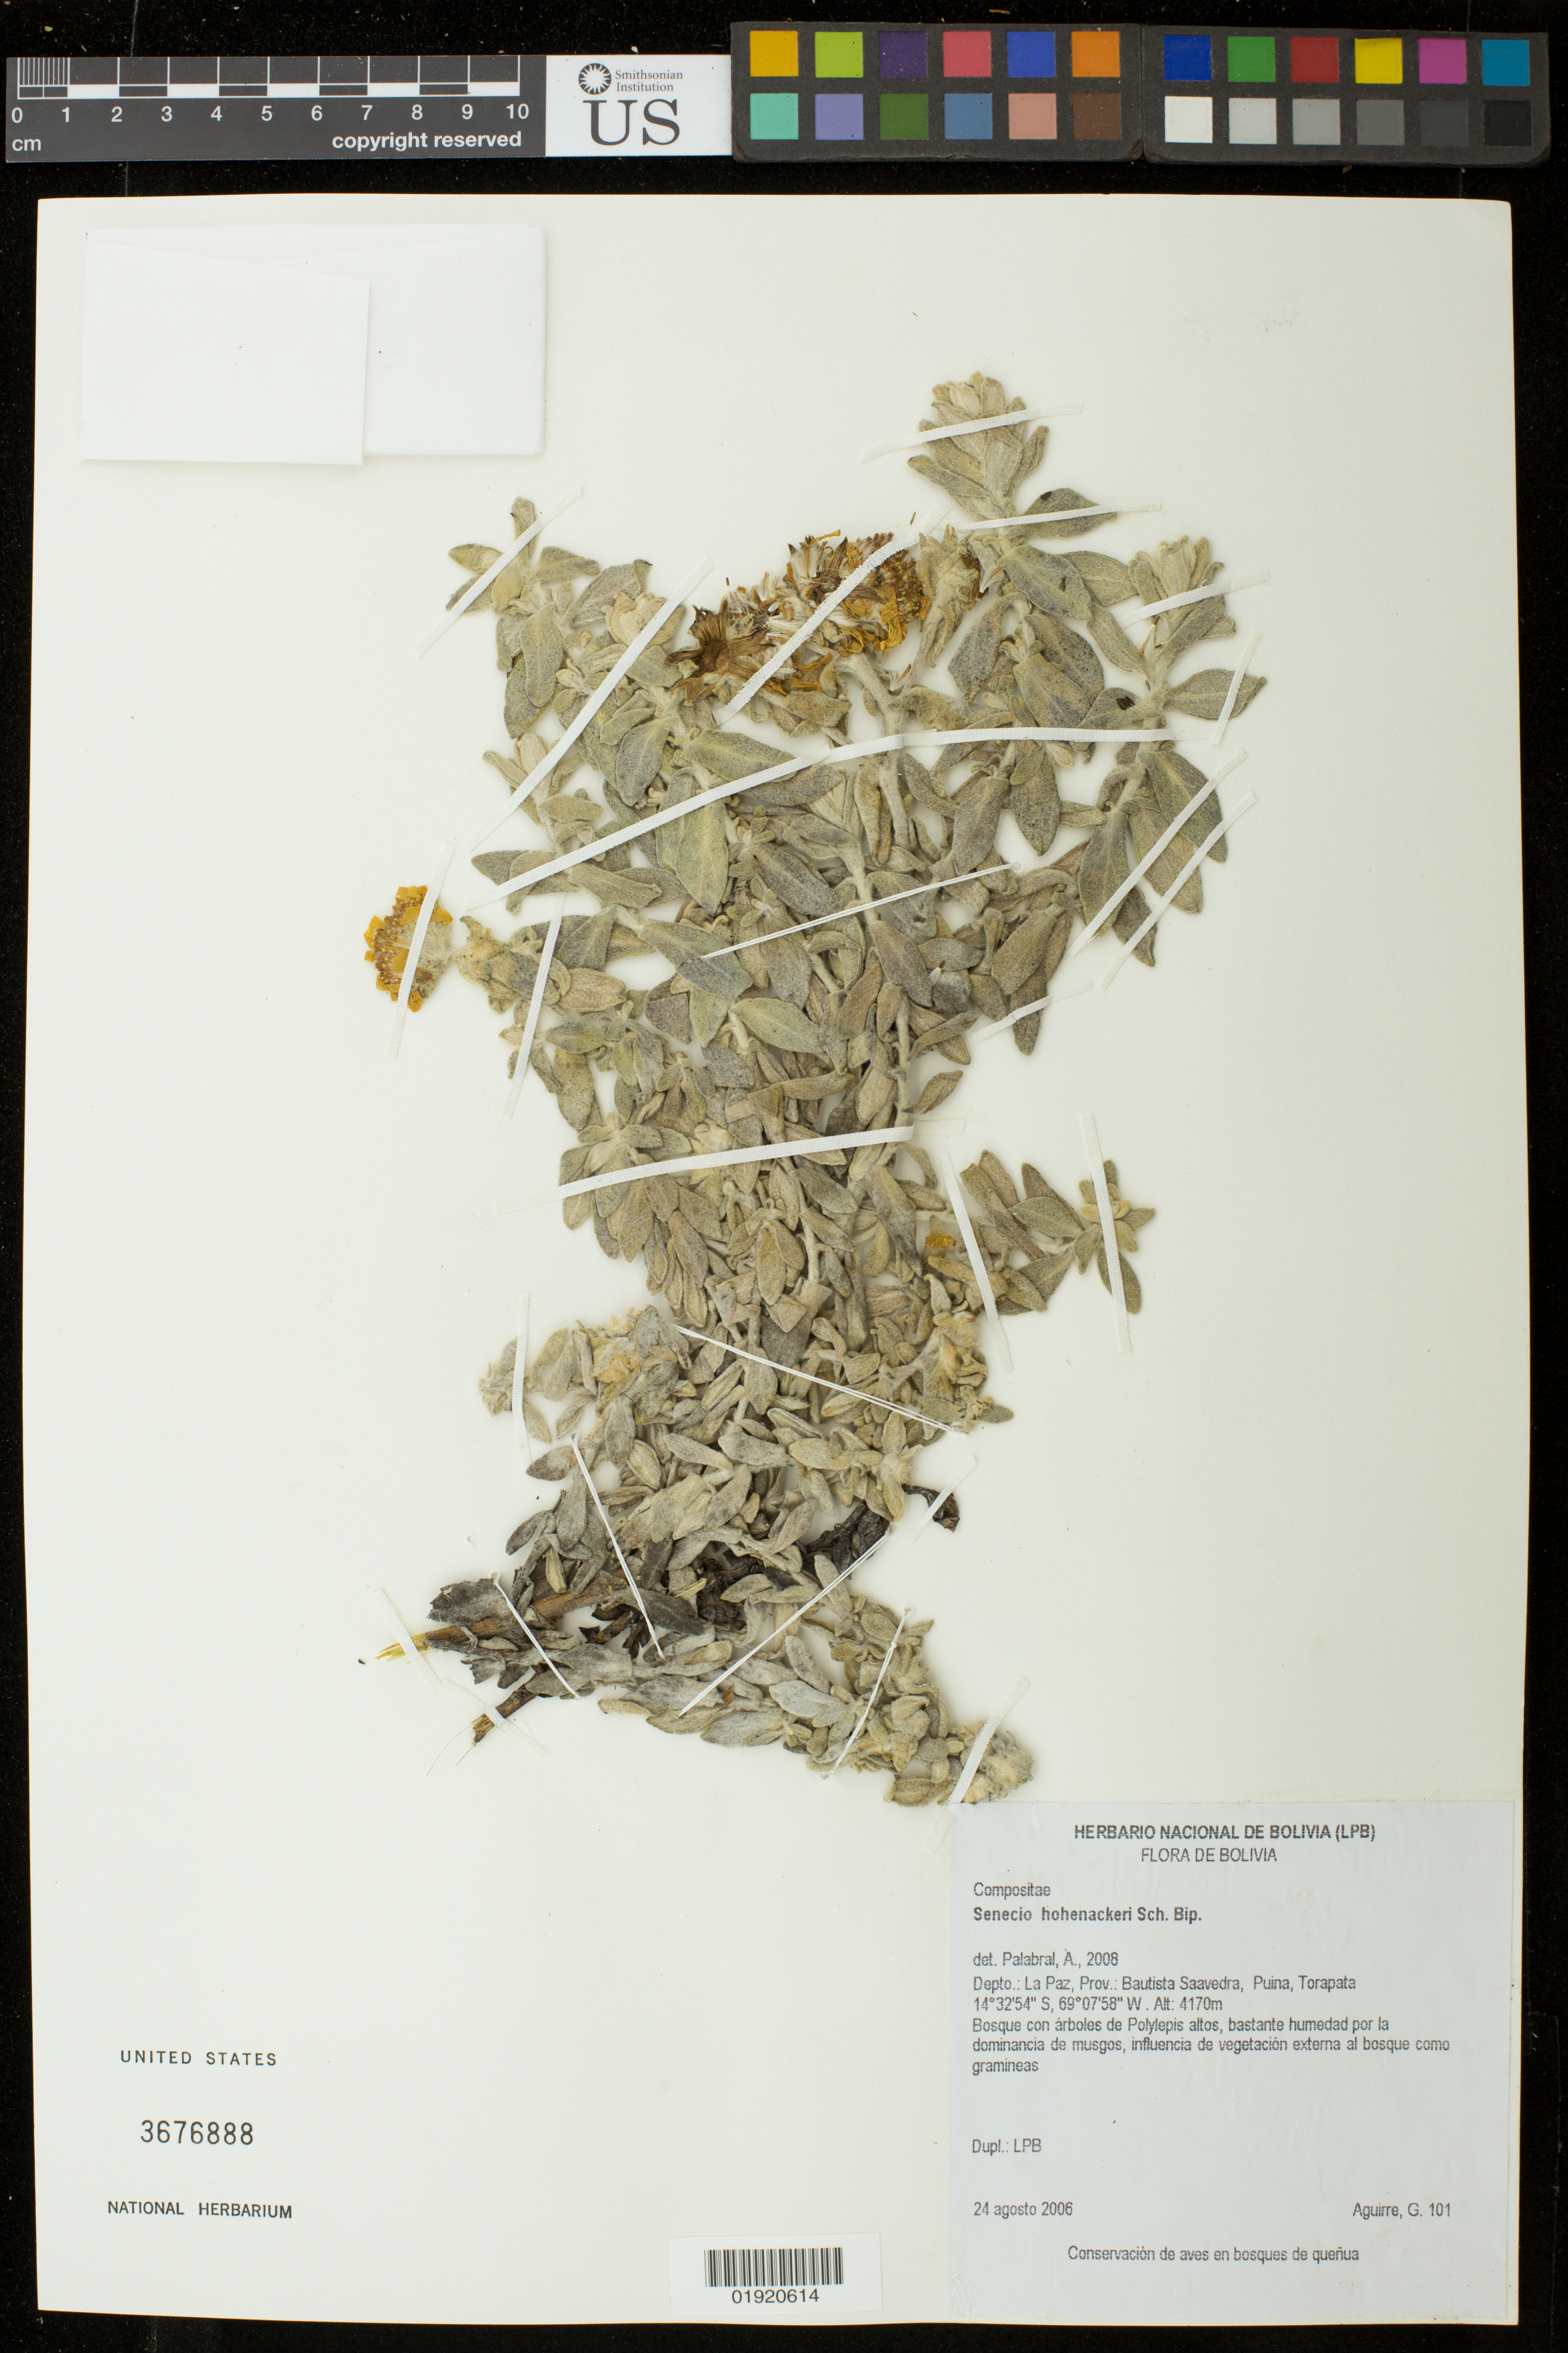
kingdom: Plantae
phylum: Tracheophyta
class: Magnoliopsida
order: Asterales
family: Asteraceae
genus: Senecio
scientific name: Senecio hohenackeri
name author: Sch. Bip.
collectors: G. Aguirre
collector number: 101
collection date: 2006-08-24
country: Bolivia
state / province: La Paz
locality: Depto.: La Paz, Prov.: Bautista Saavedra, Puina, Torapata.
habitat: Bosque con arboles de Polyepis altos, bastante humedad por la dominancia de musgos, influencia de vegetacion externa al bosque como gramineas.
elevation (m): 4170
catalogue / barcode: US 3676888